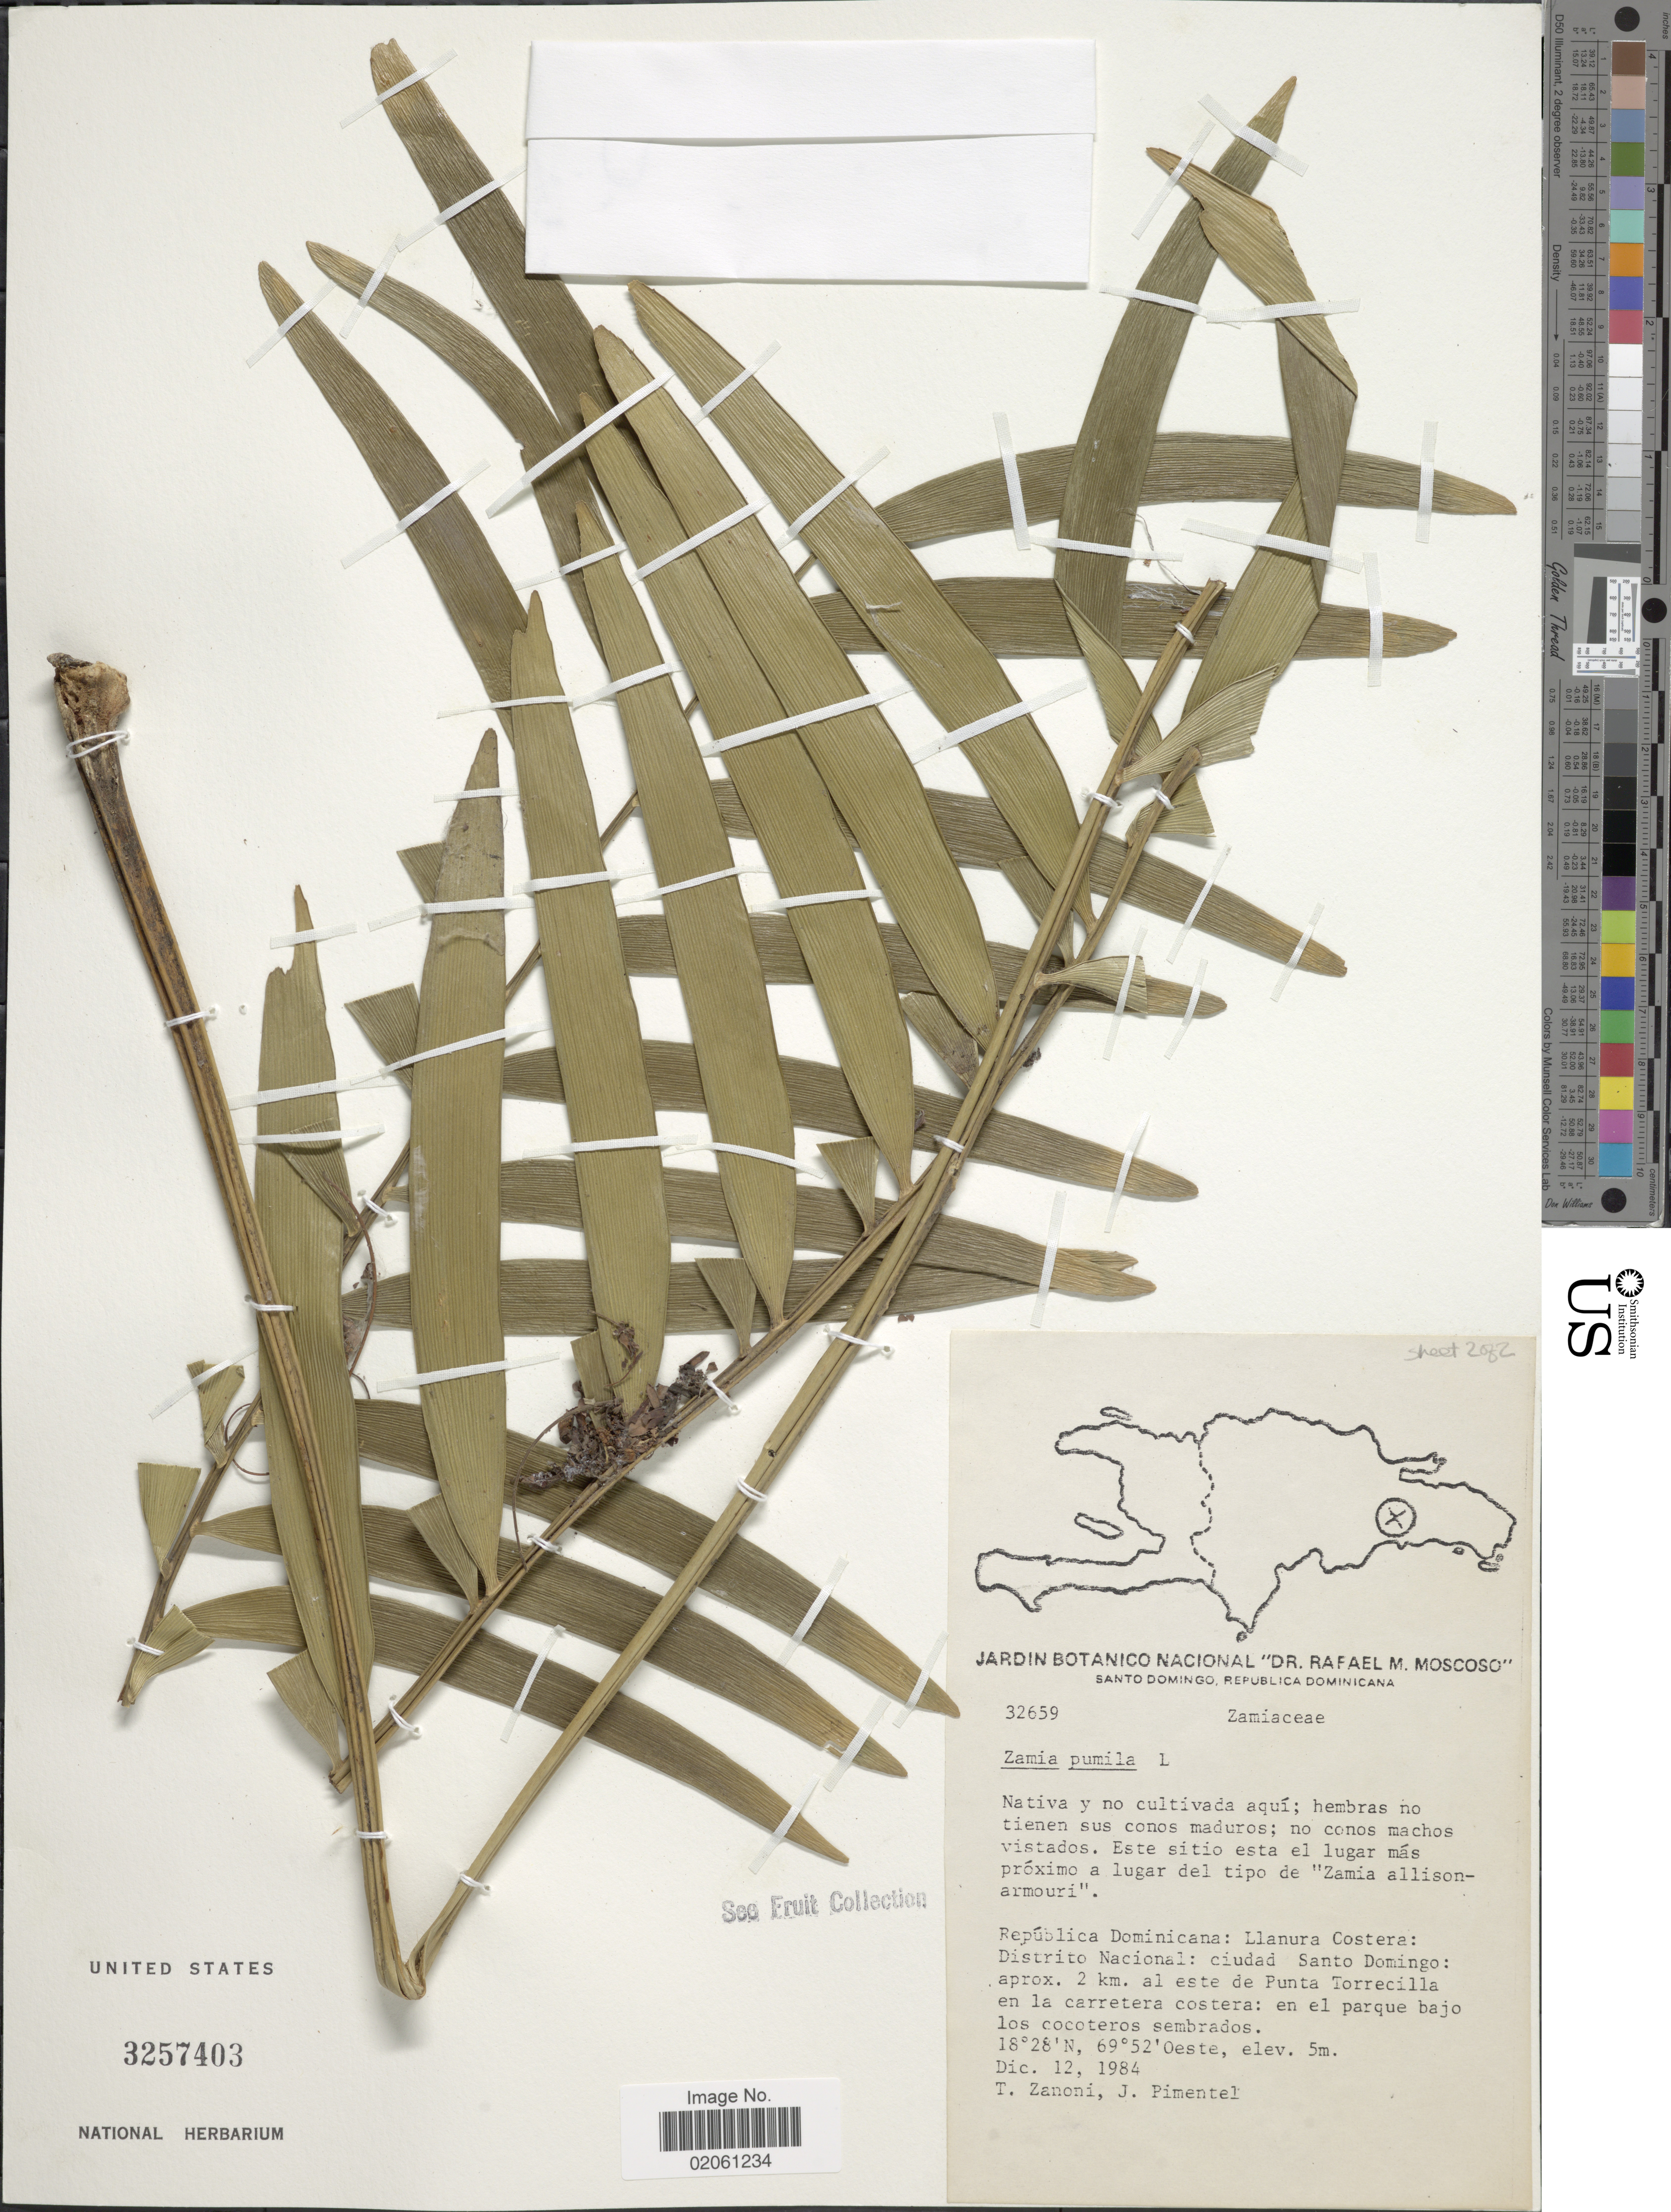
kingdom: Plantae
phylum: Tracheophyta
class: Cycadopsida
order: Cycadales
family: Zamiaceae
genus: Zamia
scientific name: Zamia pumila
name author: L.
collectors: T. A. Zanoni & J. Pimental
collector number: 32659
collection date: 1984-12-12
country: Dominican Republic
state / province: Distrito Nacional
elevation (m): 5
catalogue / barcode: US 3257403